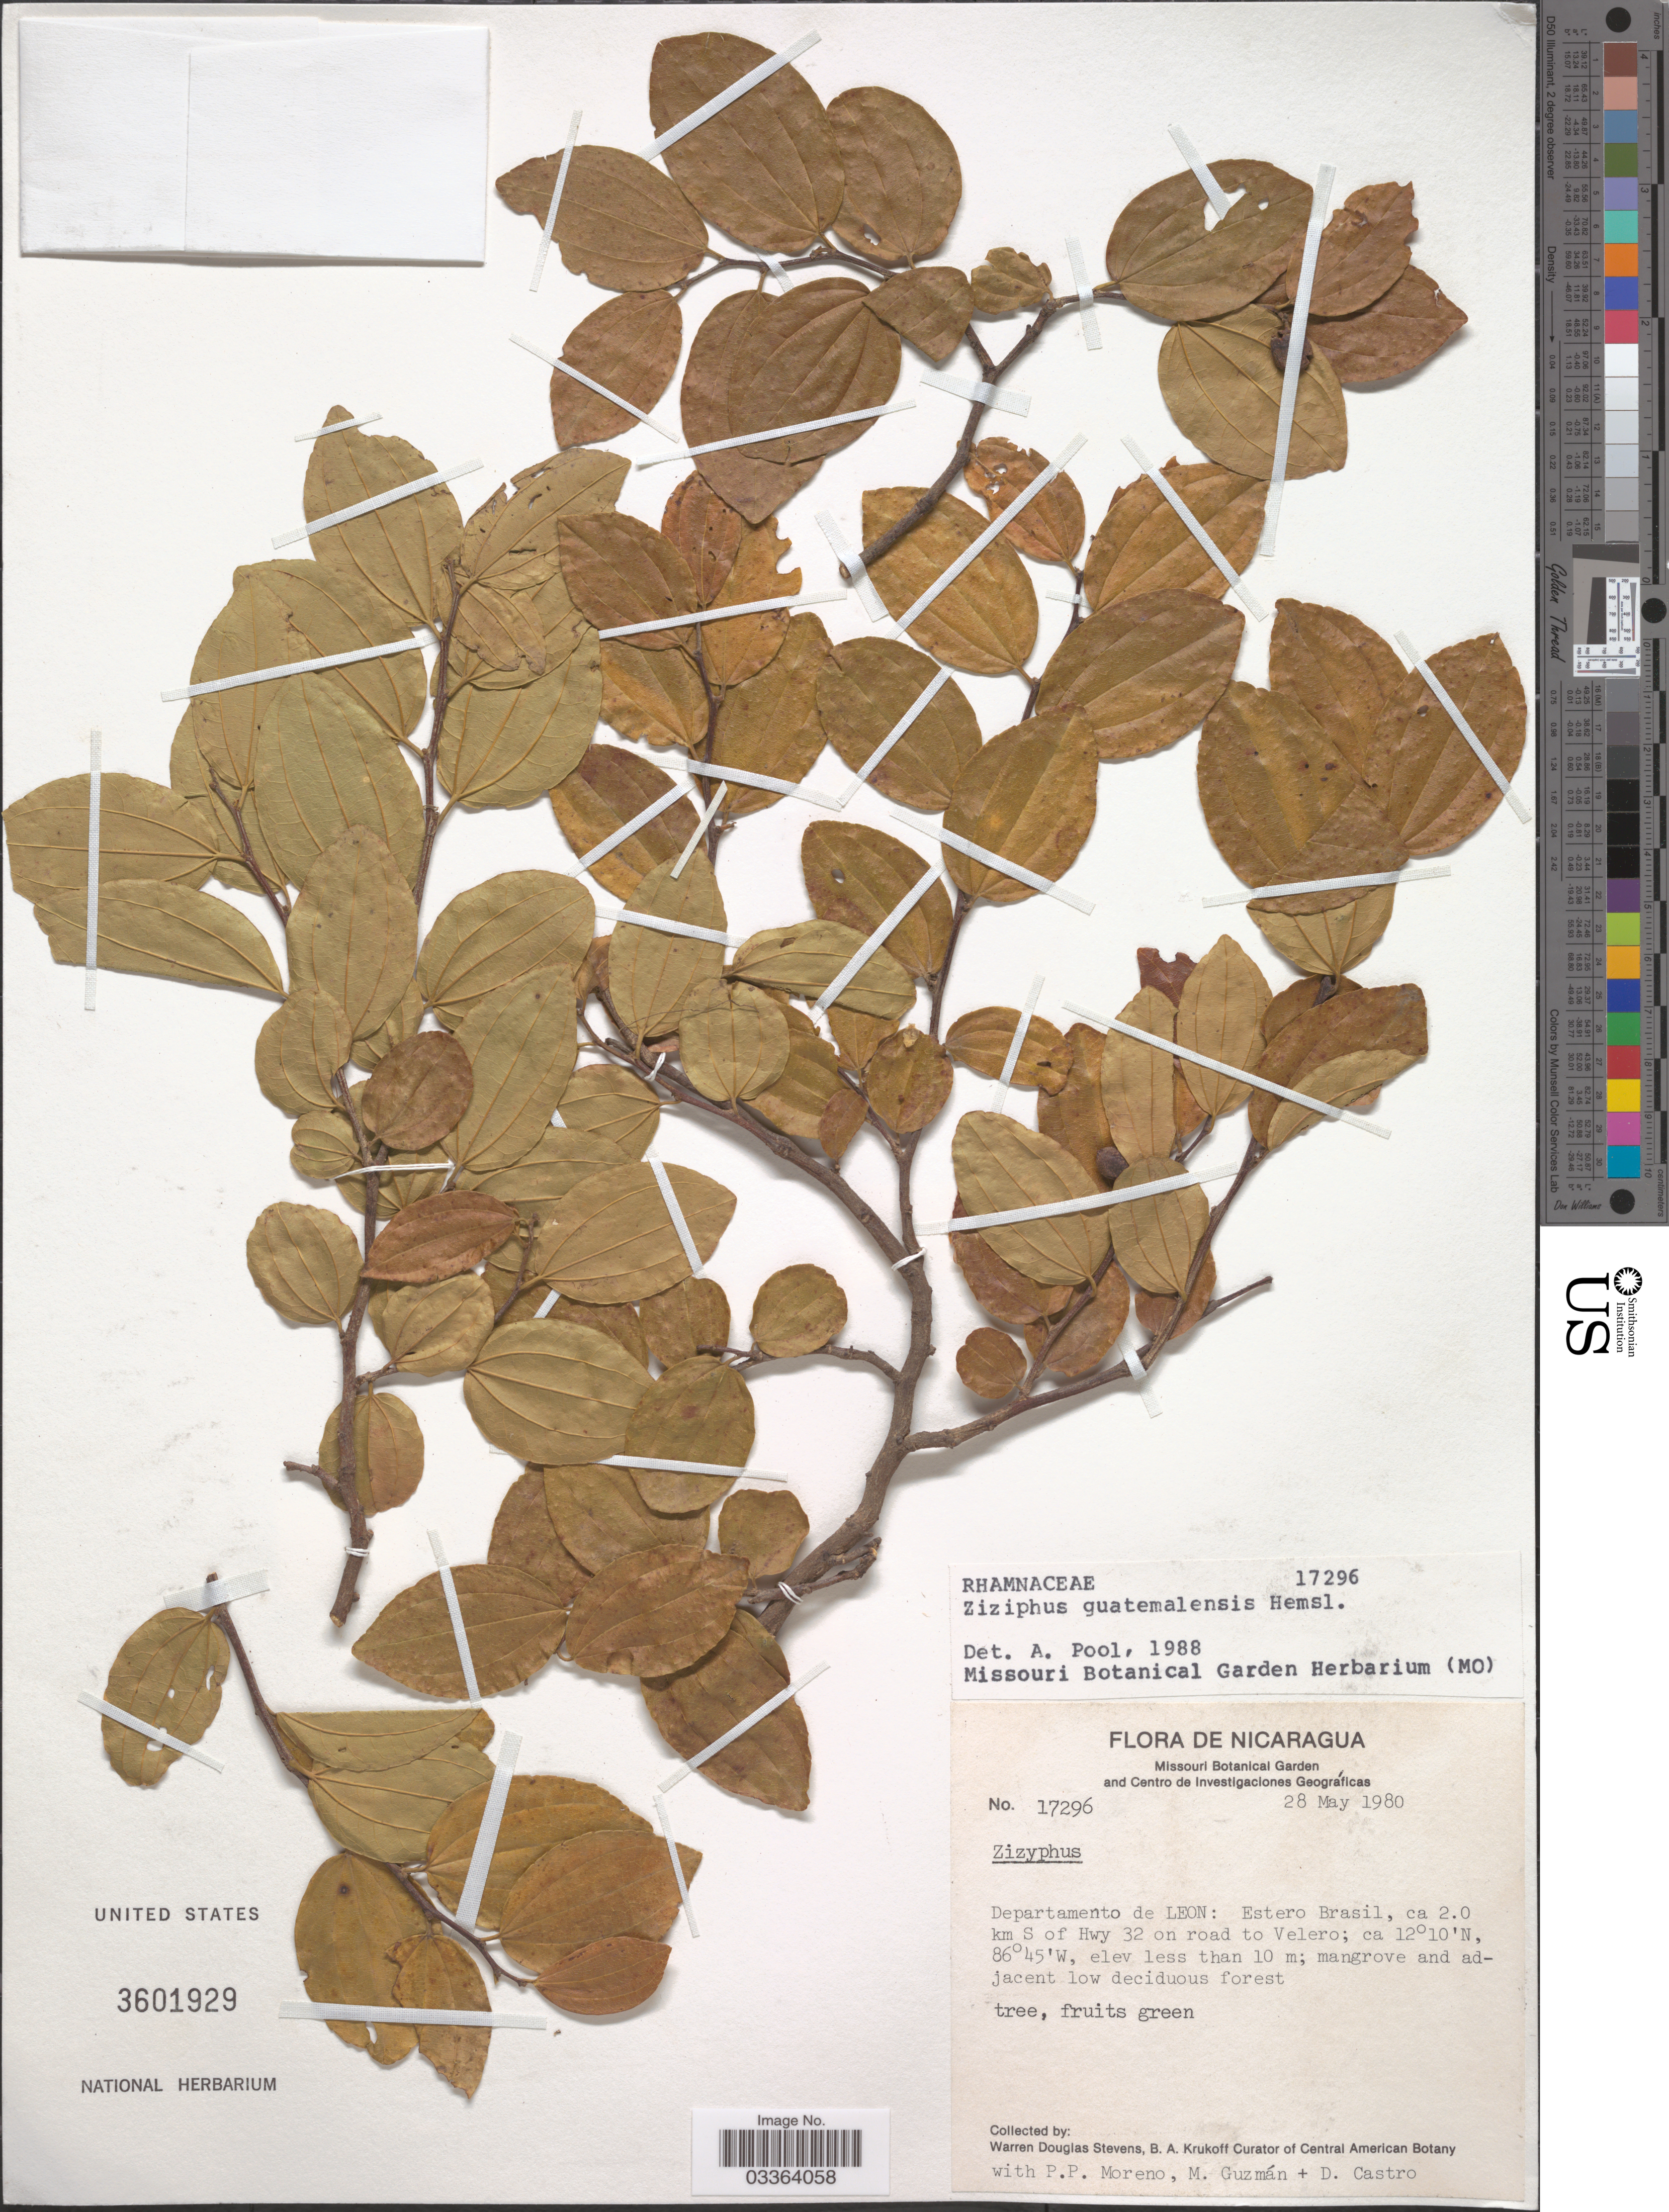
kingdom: Plantae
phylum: Tracheophyta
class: Magnoliopsida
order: Rosales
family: Rhamnaceae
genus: Sarcomphalus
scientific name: Sarcomphalus guatemalensis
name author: (Hemsl.) Hauenschild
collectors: W. D. Stevens, P. Moreno, M. Guzmán & D. Castro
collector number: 17296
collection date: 1980-05-28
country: Nicaragua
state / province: Leon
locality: Departamento de Leon: Estero Brasil, ca. 2.0 km S of Hwy 32 on road to Velero.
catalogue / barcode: US 3601929